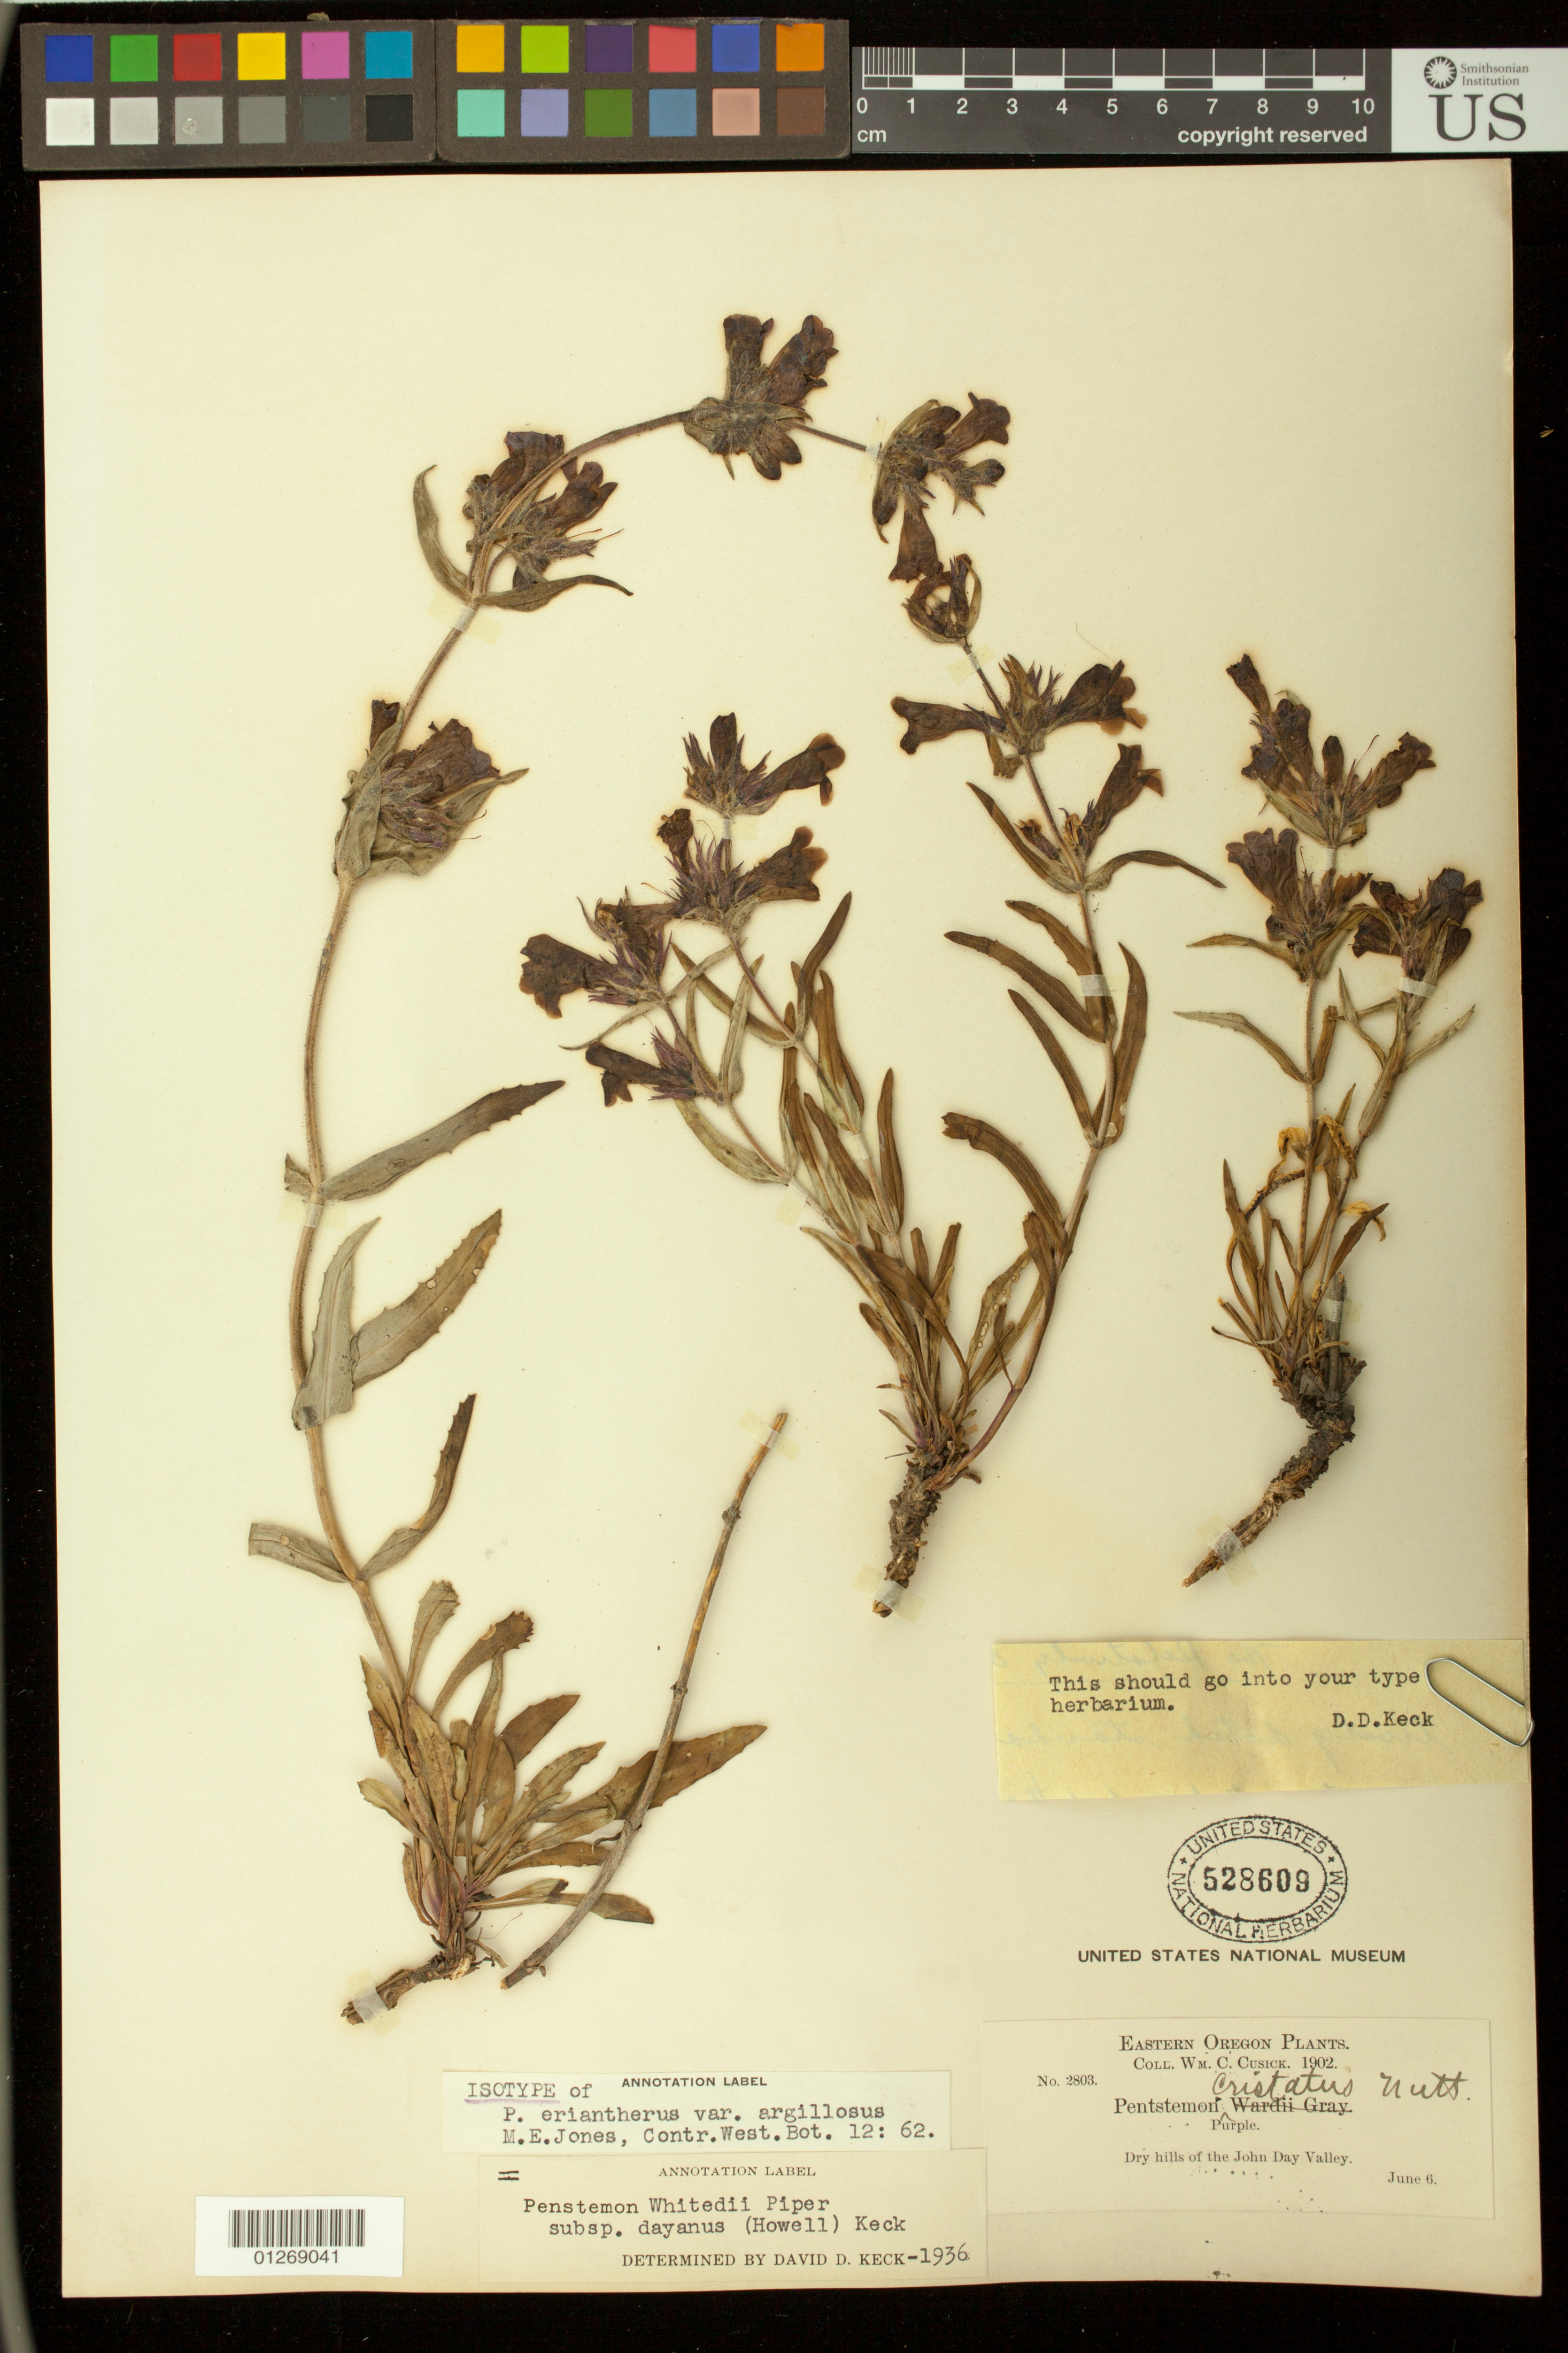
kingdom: Plantae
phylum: Tracheophyta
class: Magnoliopsida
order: Lamiales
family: Plantaginaceae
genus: Penstemon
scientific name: Penstemon eriantherus var. argillosus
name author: M.E. Jones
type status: Isotype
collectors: W. C. Cusick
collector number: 2803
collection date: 1902-06-06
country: United States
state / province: Oregon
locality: Eastern Oregon, John Day Valley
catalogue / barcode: US 528609